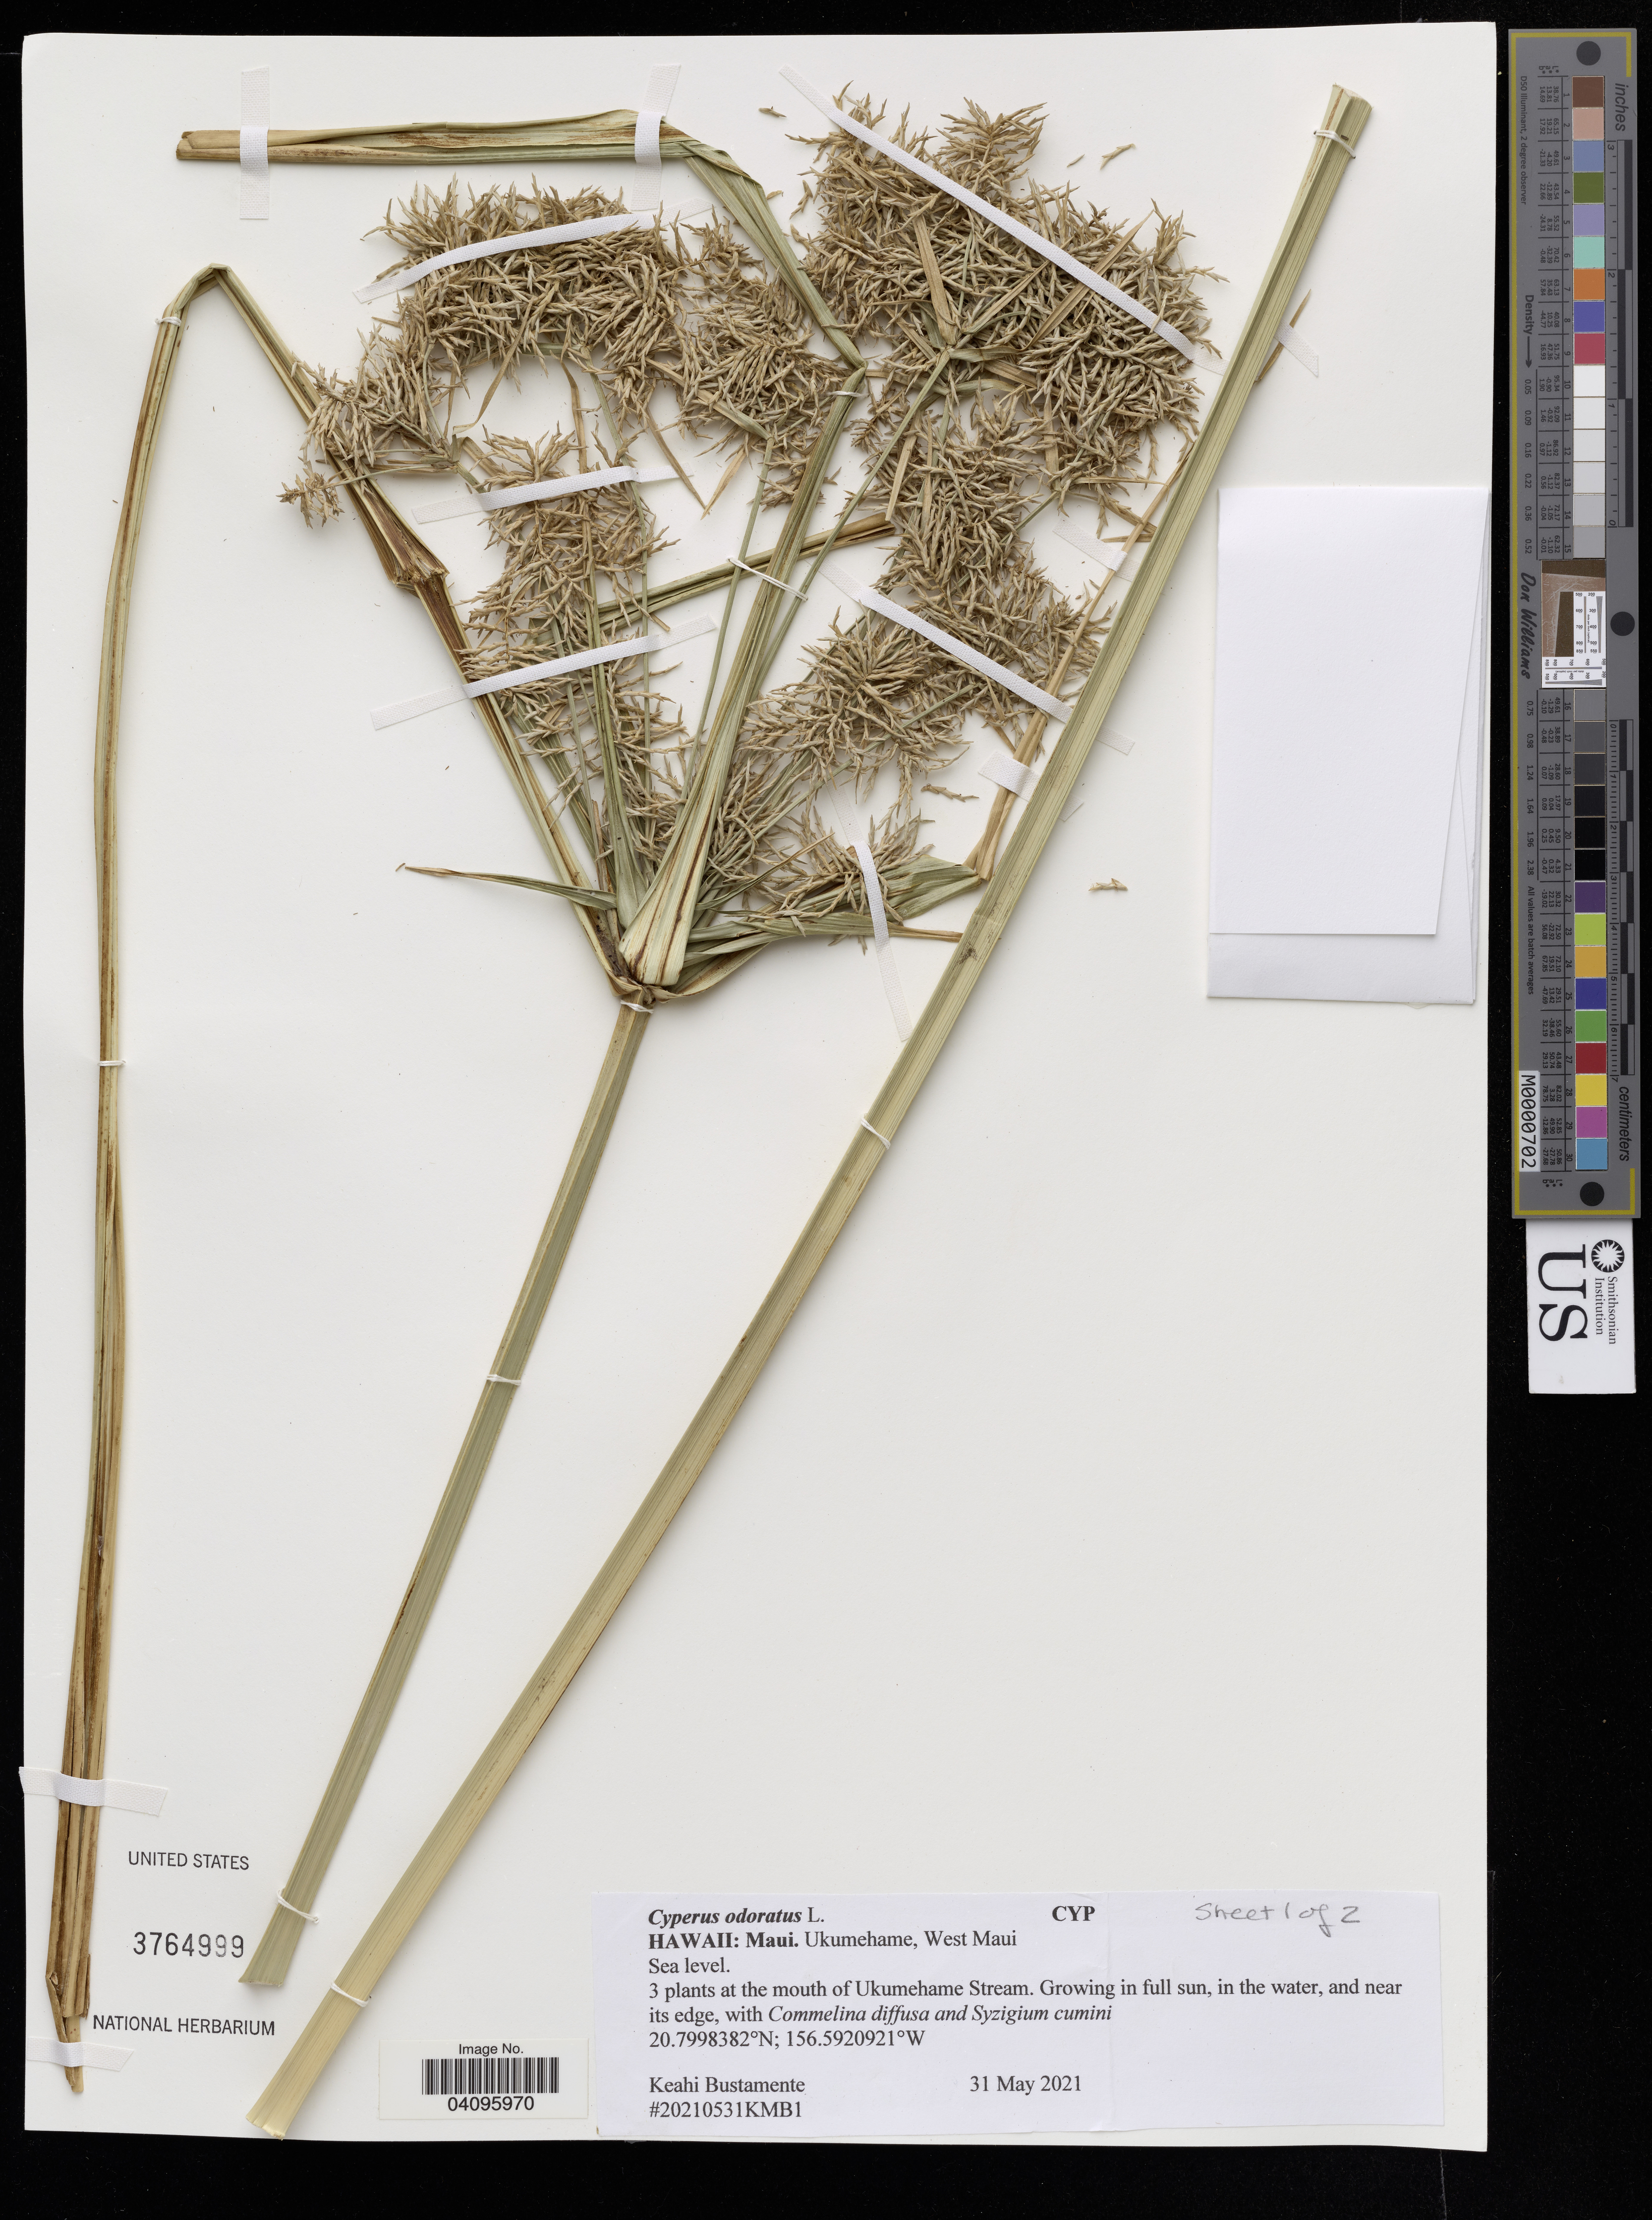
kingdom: Plantae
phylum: Tracheophyta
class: Liliopsida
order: Poales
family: Cyperaceae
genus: Cyperus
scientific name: Cyperus prescottianus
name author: Hook. & Arn.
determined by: Wagner, W. L., (BOT), Smithsonian Institution - National Museum of Natural History (UNITED STATES)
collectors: K. M. Bustamente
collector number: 20210531KMB1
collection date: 2021-05-31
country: United States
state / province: Hawaii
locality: Maui. Ukumehame, West Maui.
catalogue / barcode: US 3764999